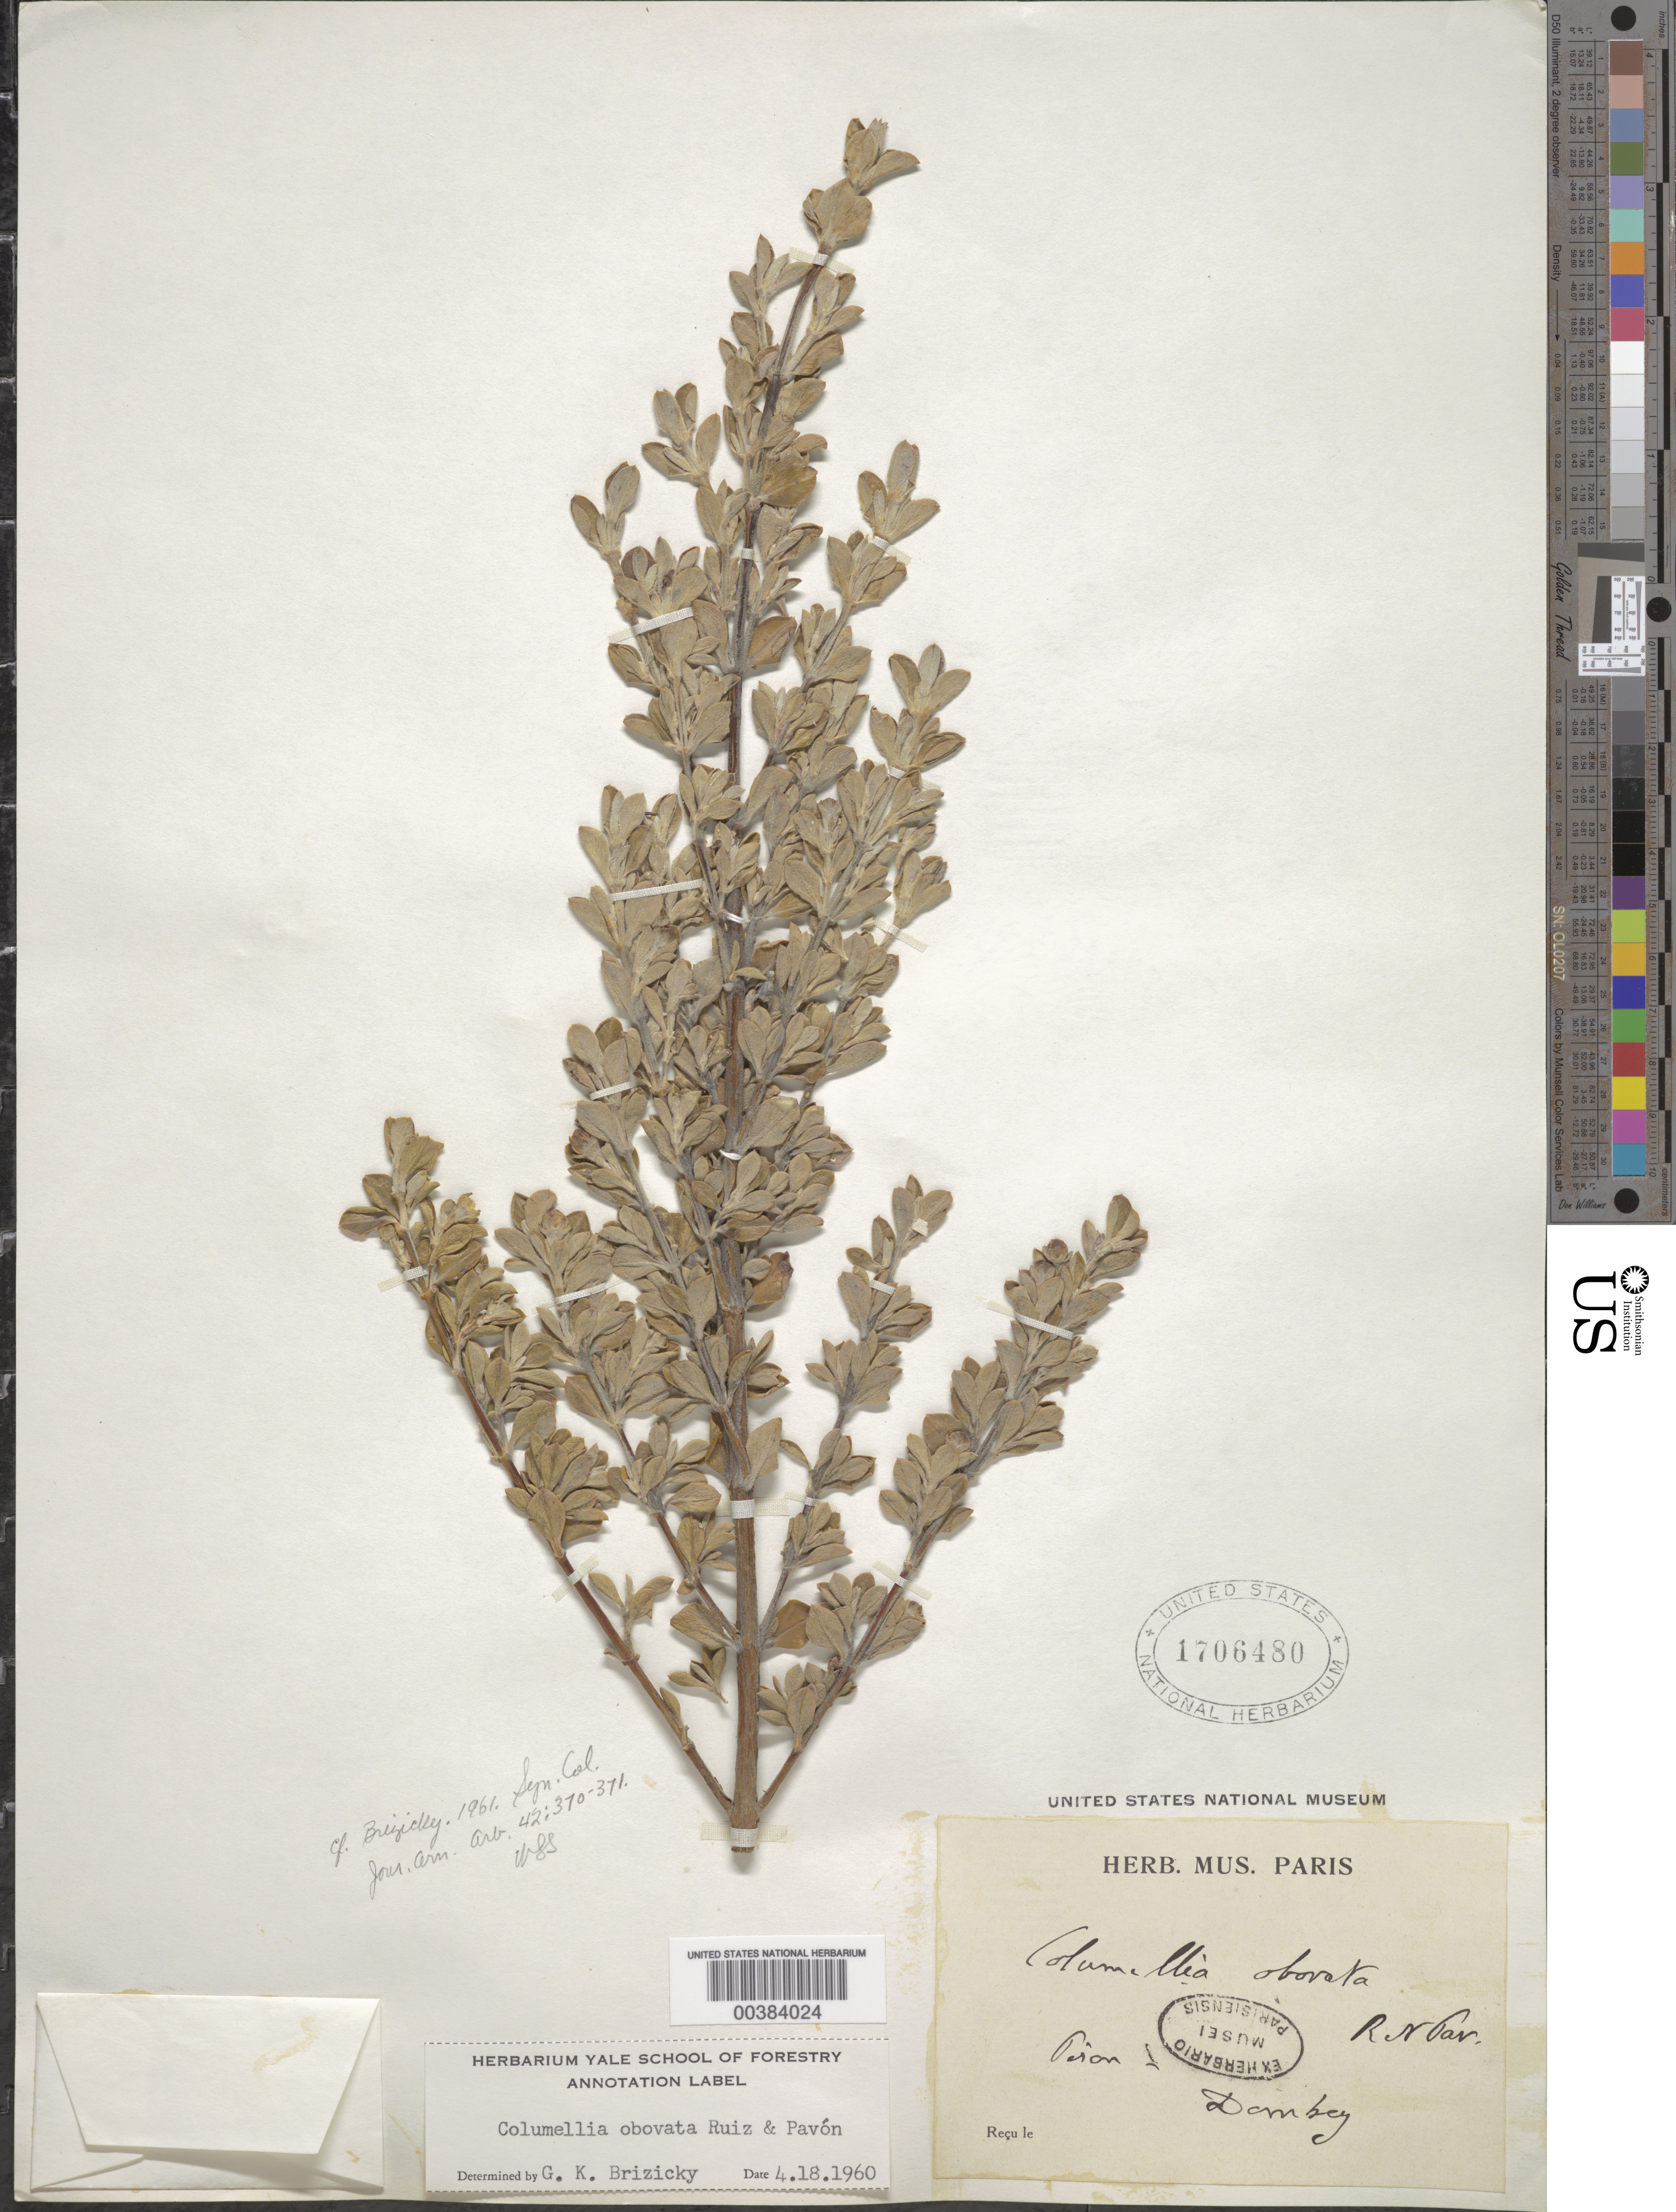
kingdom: Plantae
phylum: Tracheophyta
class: Magnoliopsida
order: Bruniales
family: Columelliaceae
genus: Columellia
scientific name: Columellia obovata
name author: Ruiz & Pav.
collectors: Dombey, --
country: Peru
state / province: San Martín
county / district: Mariscal Cáceres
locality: Rio Huallaga, margen Derecha del; Balsa Probana; dtto. Tocache Nuevo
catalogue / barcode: US 1706480